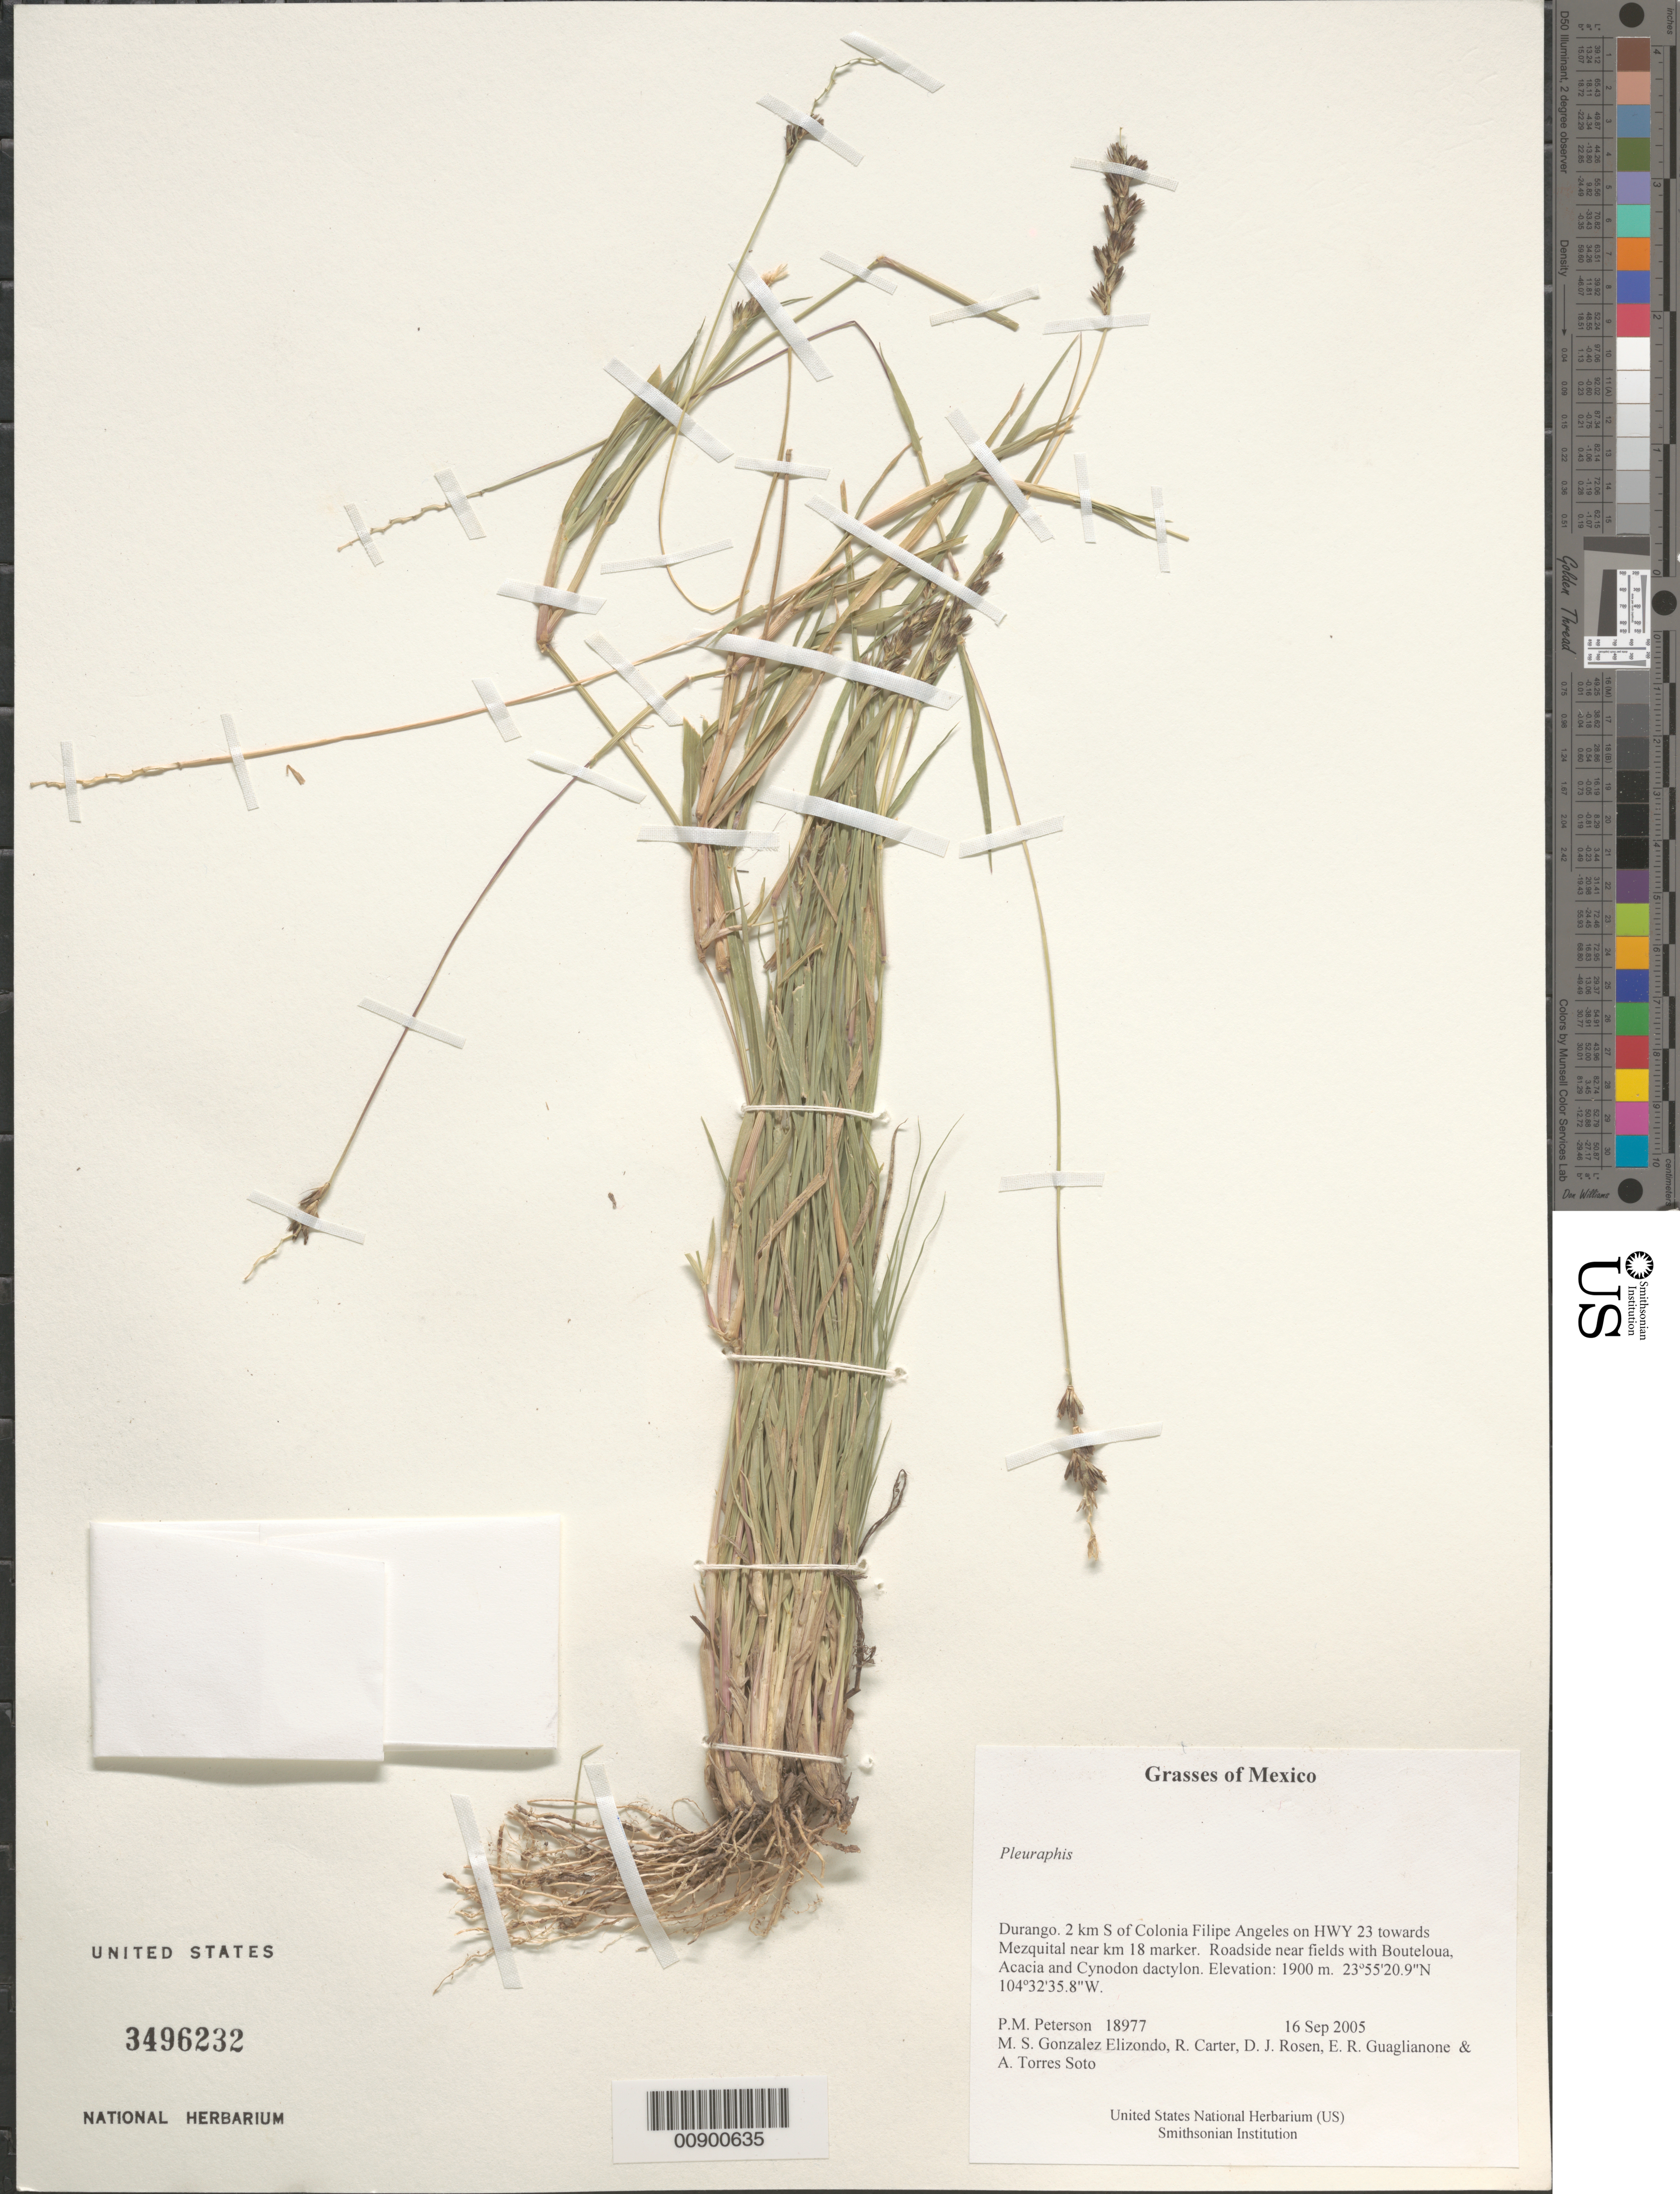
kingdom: Plantae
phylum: Tracheophyta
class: Liliopsida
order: Poales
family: Poaceae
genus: Pleuraphis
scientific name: Pleuraphis sp.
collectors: P. M. Peterson, M. S. González-Elizondo, R. Carter, D. J. Rosen, E. R. Guaglianone & A. Torres Soto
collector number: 18977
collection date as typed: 16 Sep 2005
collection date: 2005-09-16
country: Mexico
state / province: Durango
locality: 2 km S of Colonia Filipe Angeles on HWY 23 towards Mezquital near km 18 marker. Roadside near fields with Bouteloua, Acacia and Cynodon dactylon.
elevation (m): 1900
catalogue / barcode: US 3496232